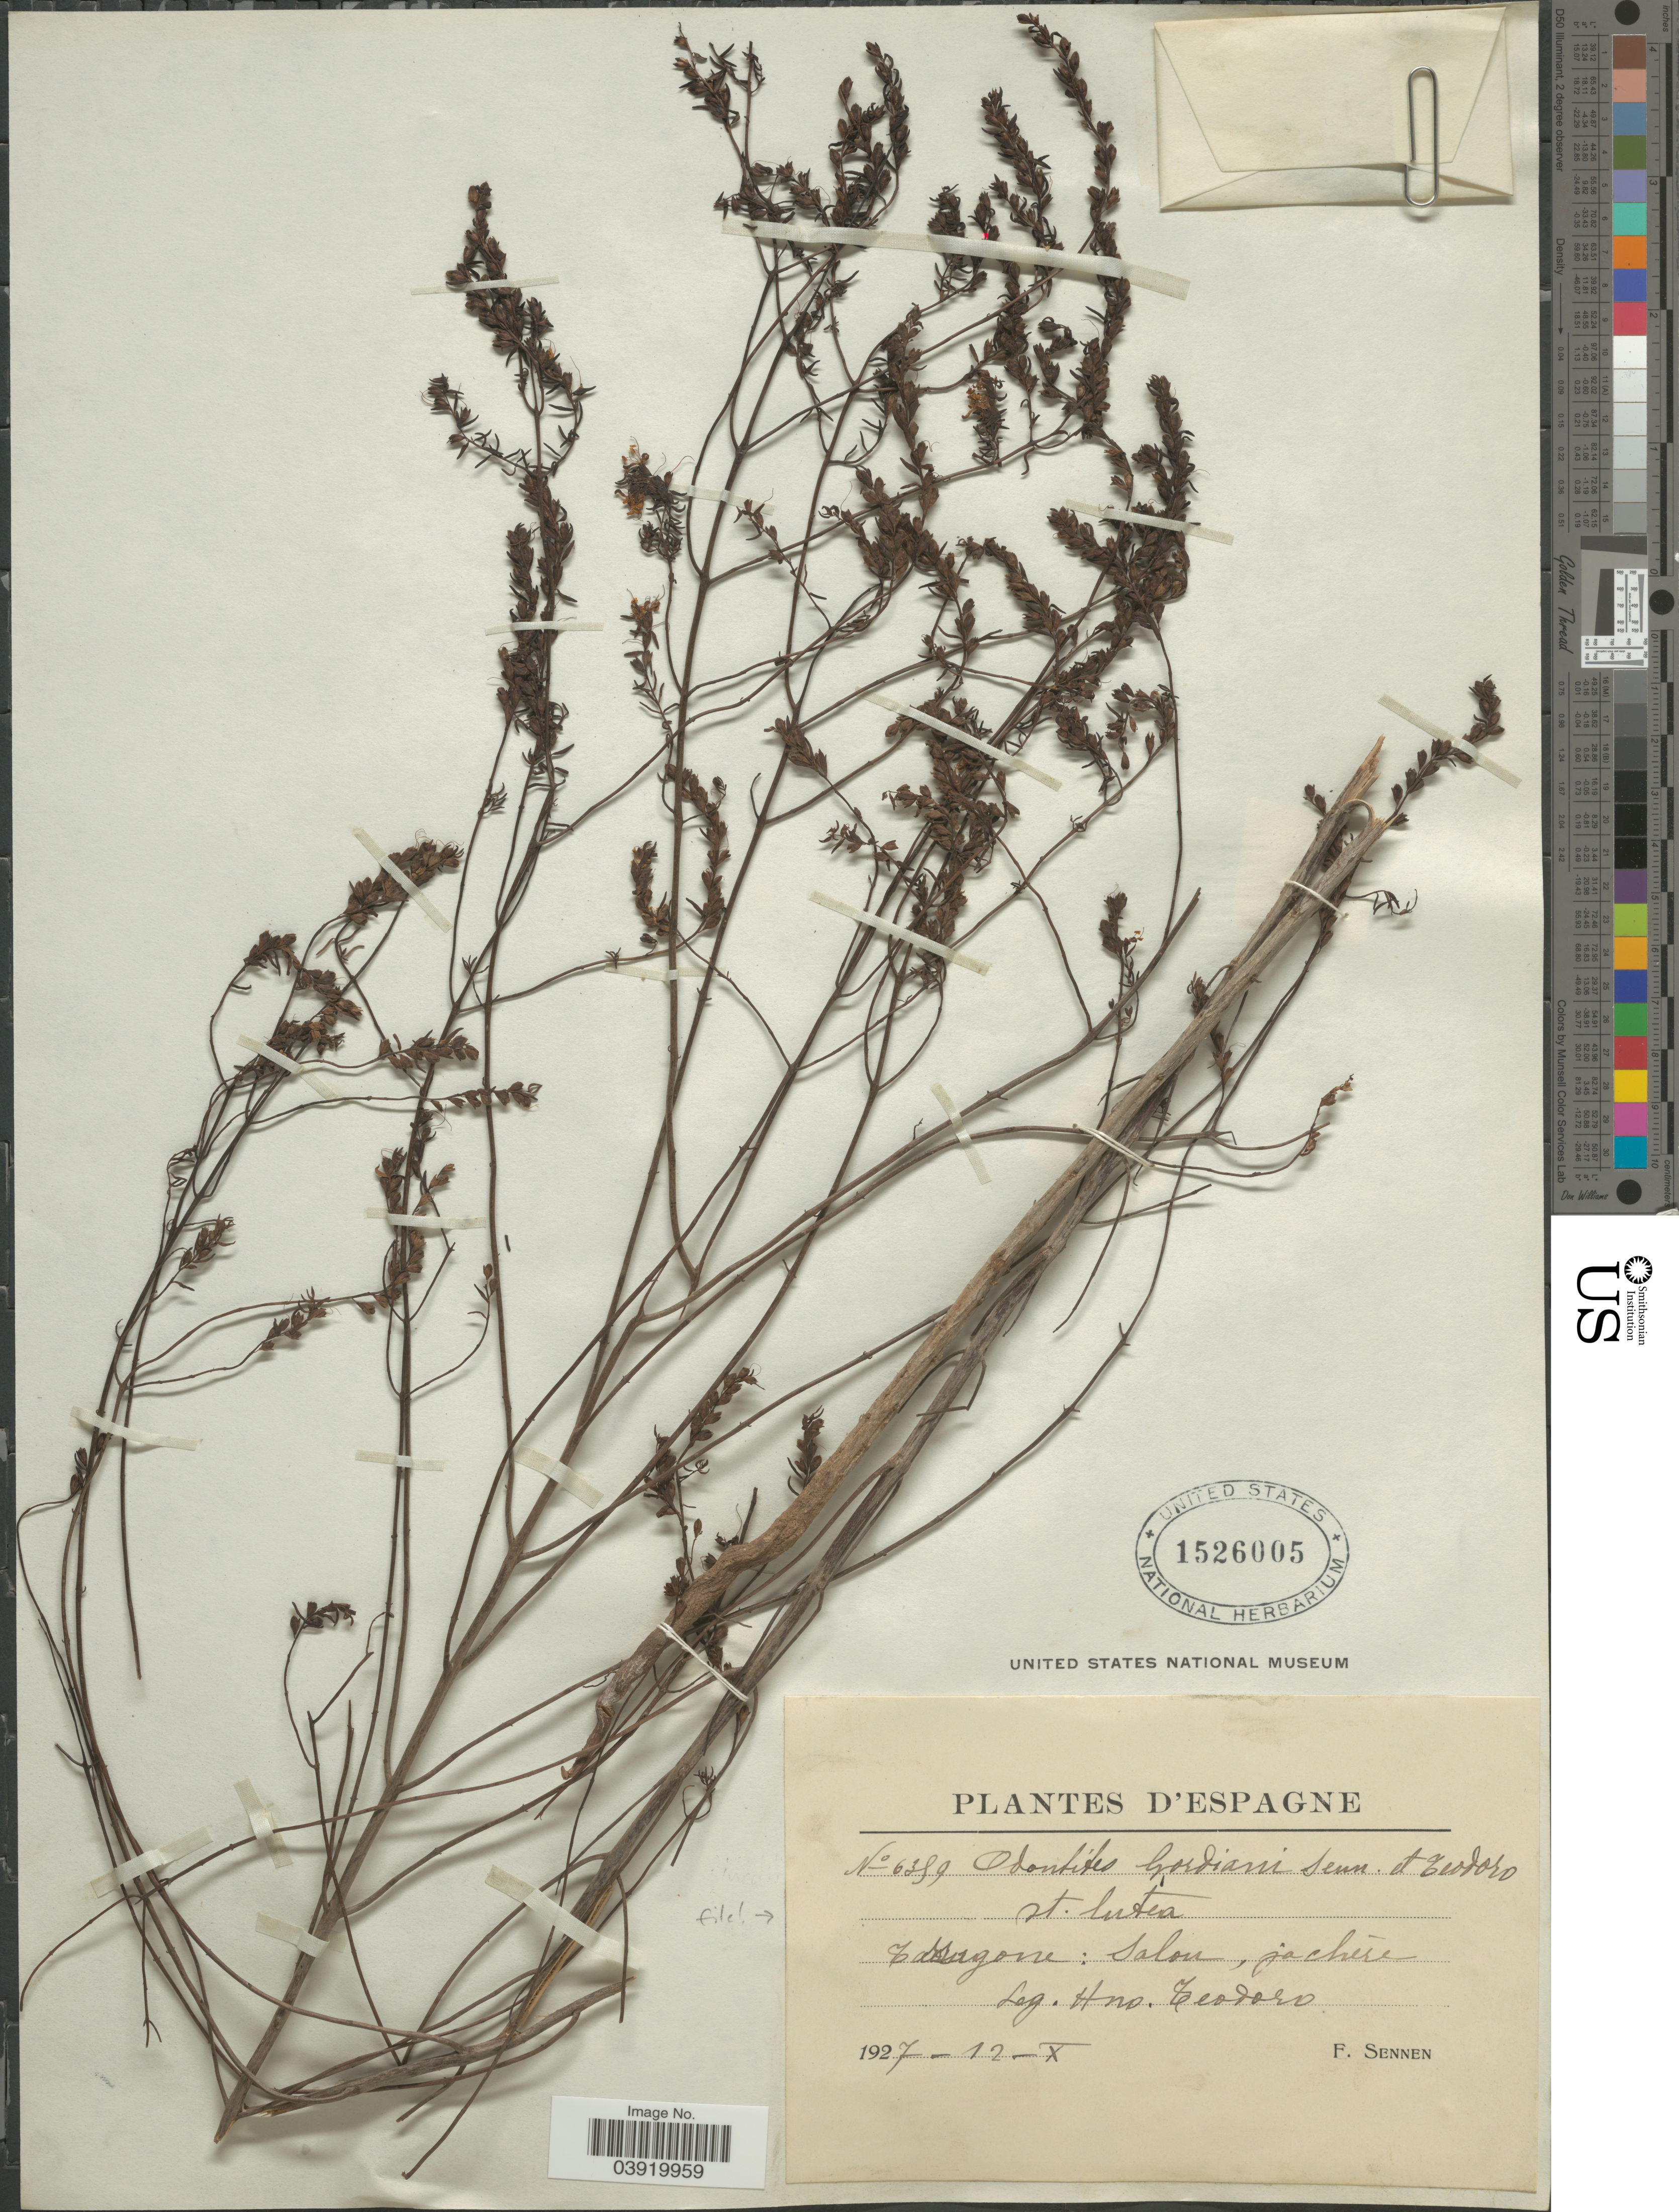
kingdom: Plantae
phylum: Tracheophyta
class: Magnoliopsida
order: Lamiales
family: Orobanchaceae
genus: Odontites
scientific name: Odontites luteus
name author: (L.) Clairv.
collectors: H. Teodoro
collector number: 6389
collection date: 1927-10-12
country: Spain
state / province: Aragón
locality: Jalón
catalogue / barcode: US 1526005